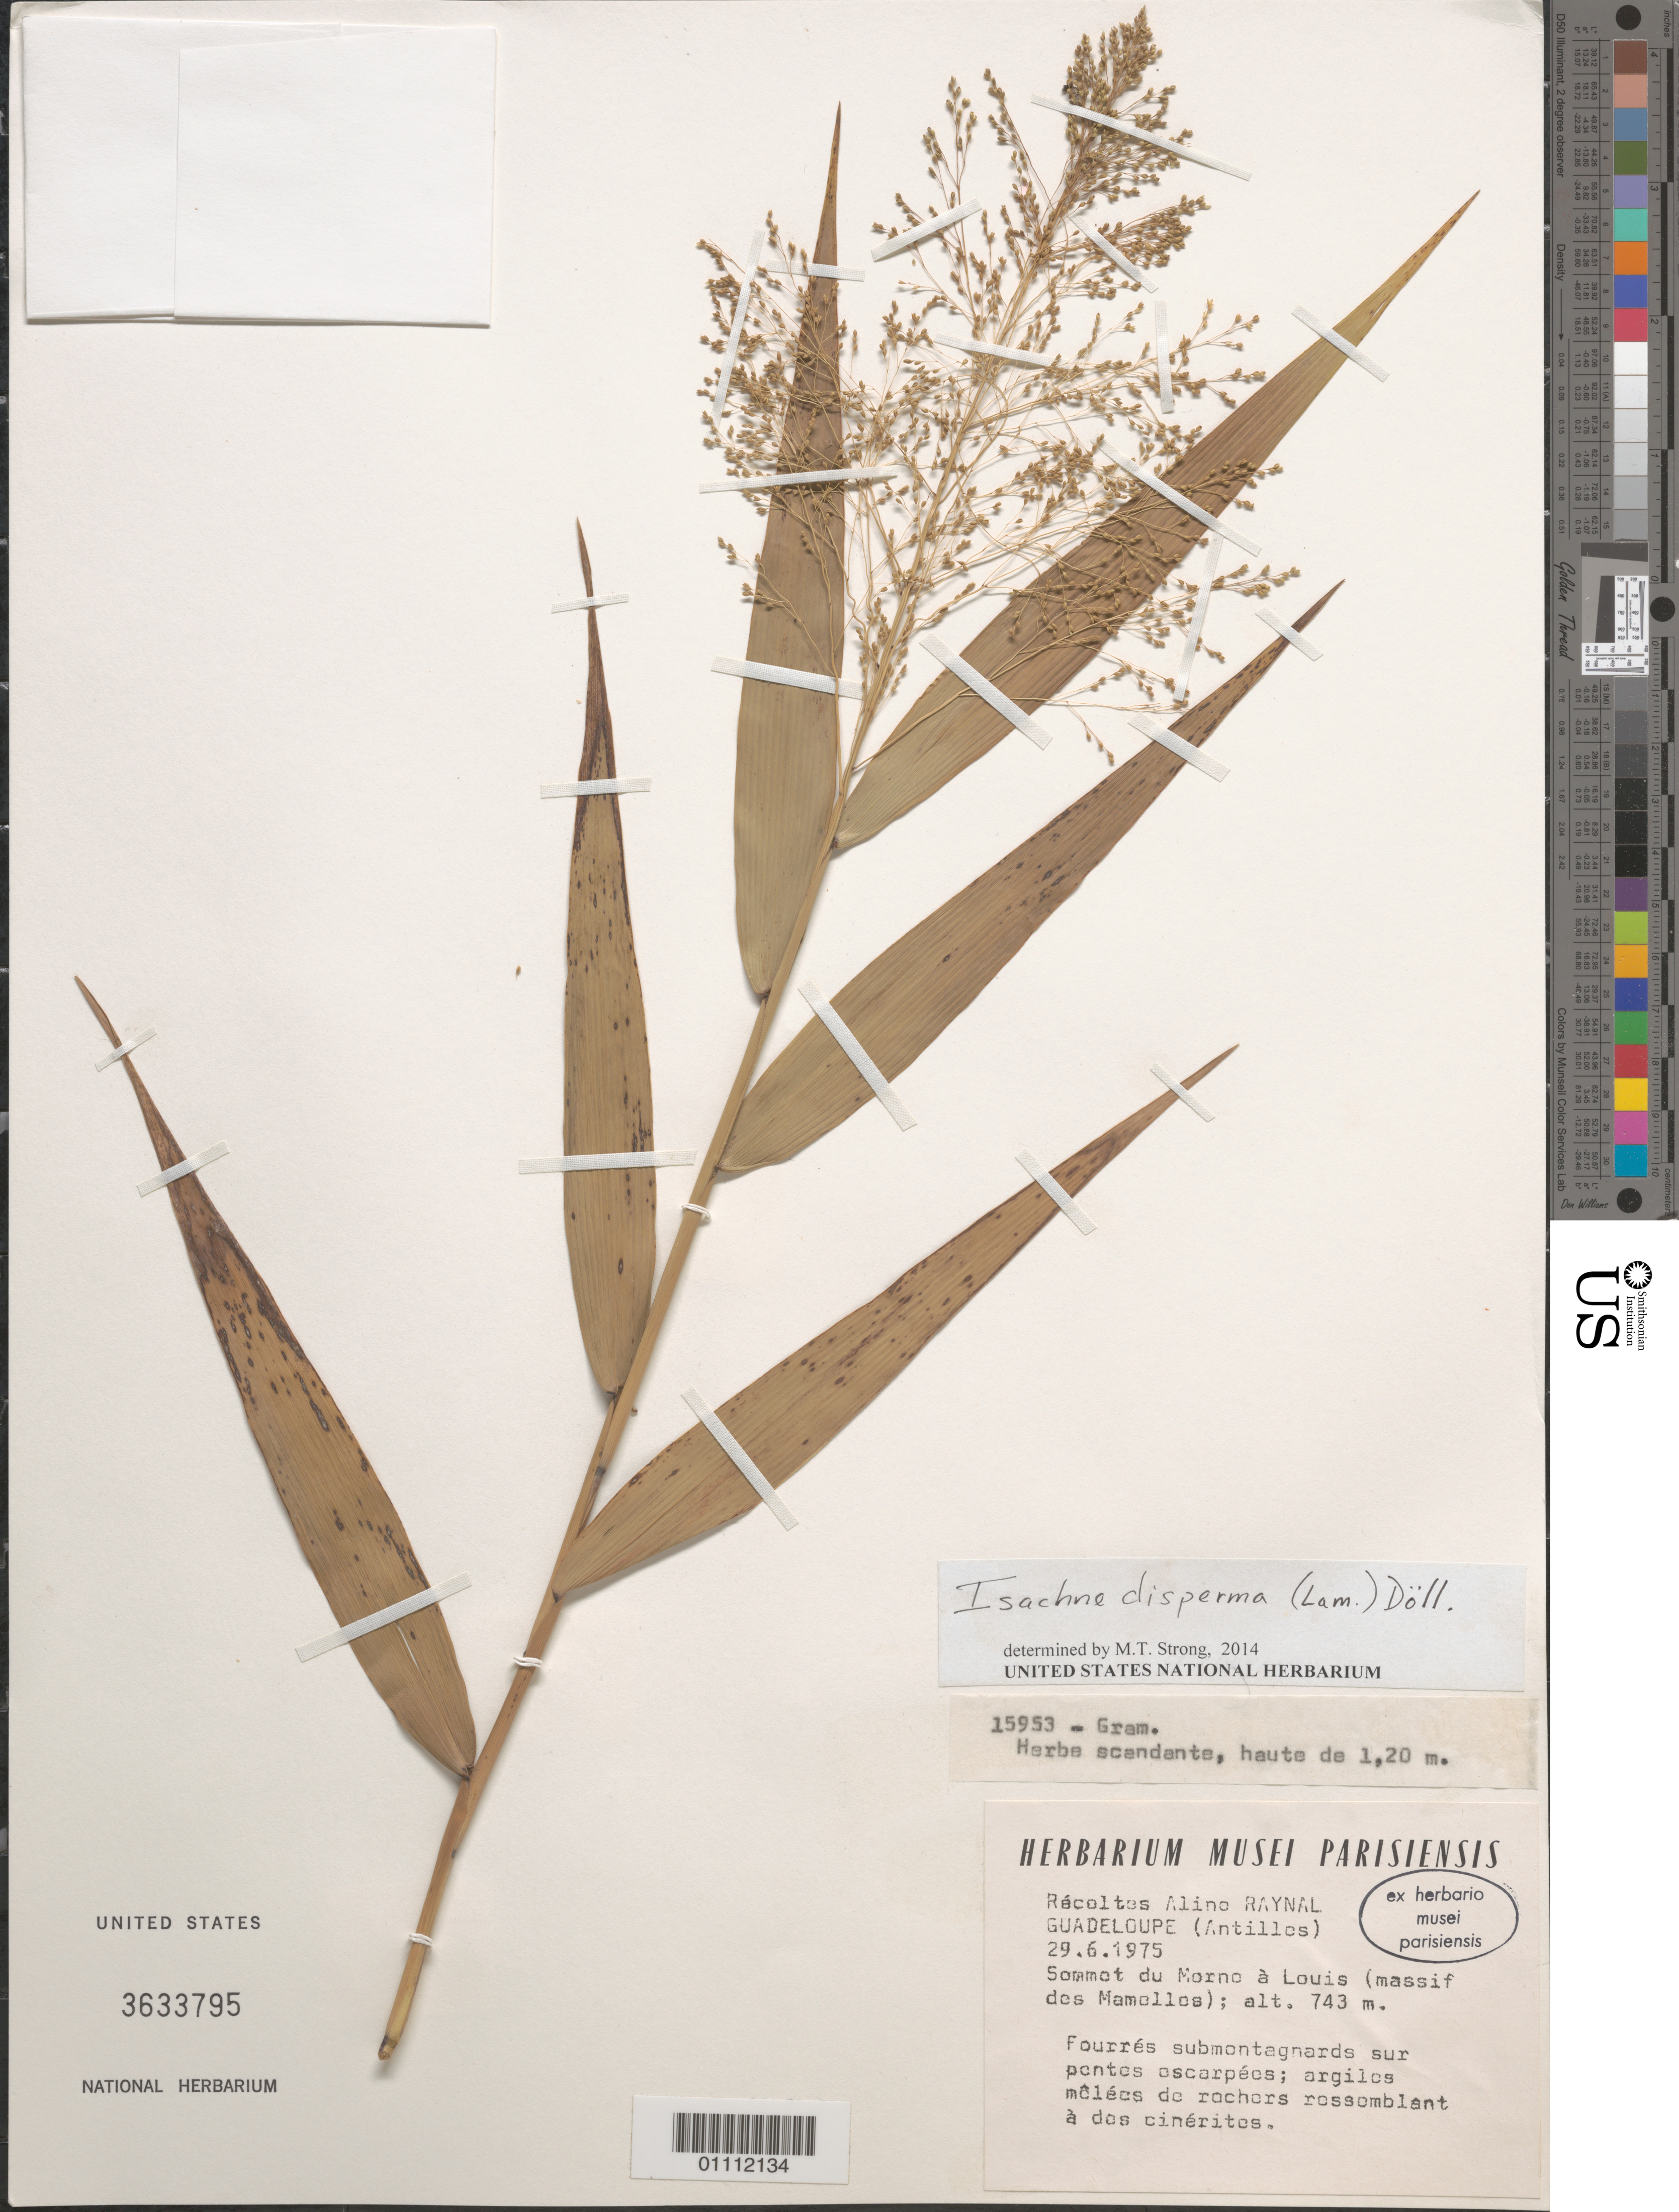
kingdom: Plantae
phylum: Tracheophyta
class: Liliopsida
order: Poales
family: Poaceae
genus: Isachne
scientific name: Isachne disperma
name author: (Lam.) Döll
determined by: Strong, M. T., (US), Smithsonian Institution - National Museum of Natural History (UNITED STATES)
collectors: A. M. Raynal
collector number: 15953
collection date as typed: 29 Jun 1975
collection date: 1975-06-29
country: Guadeloupe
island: Basse Terre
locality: Morne à Louis sommet (massif des Mamelles)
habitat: Fourrés submontagnards sur pentes oscarpécs; argilos mêlées de rouchers resemblant à des cinérites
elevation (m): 743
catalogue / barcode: US 3633795